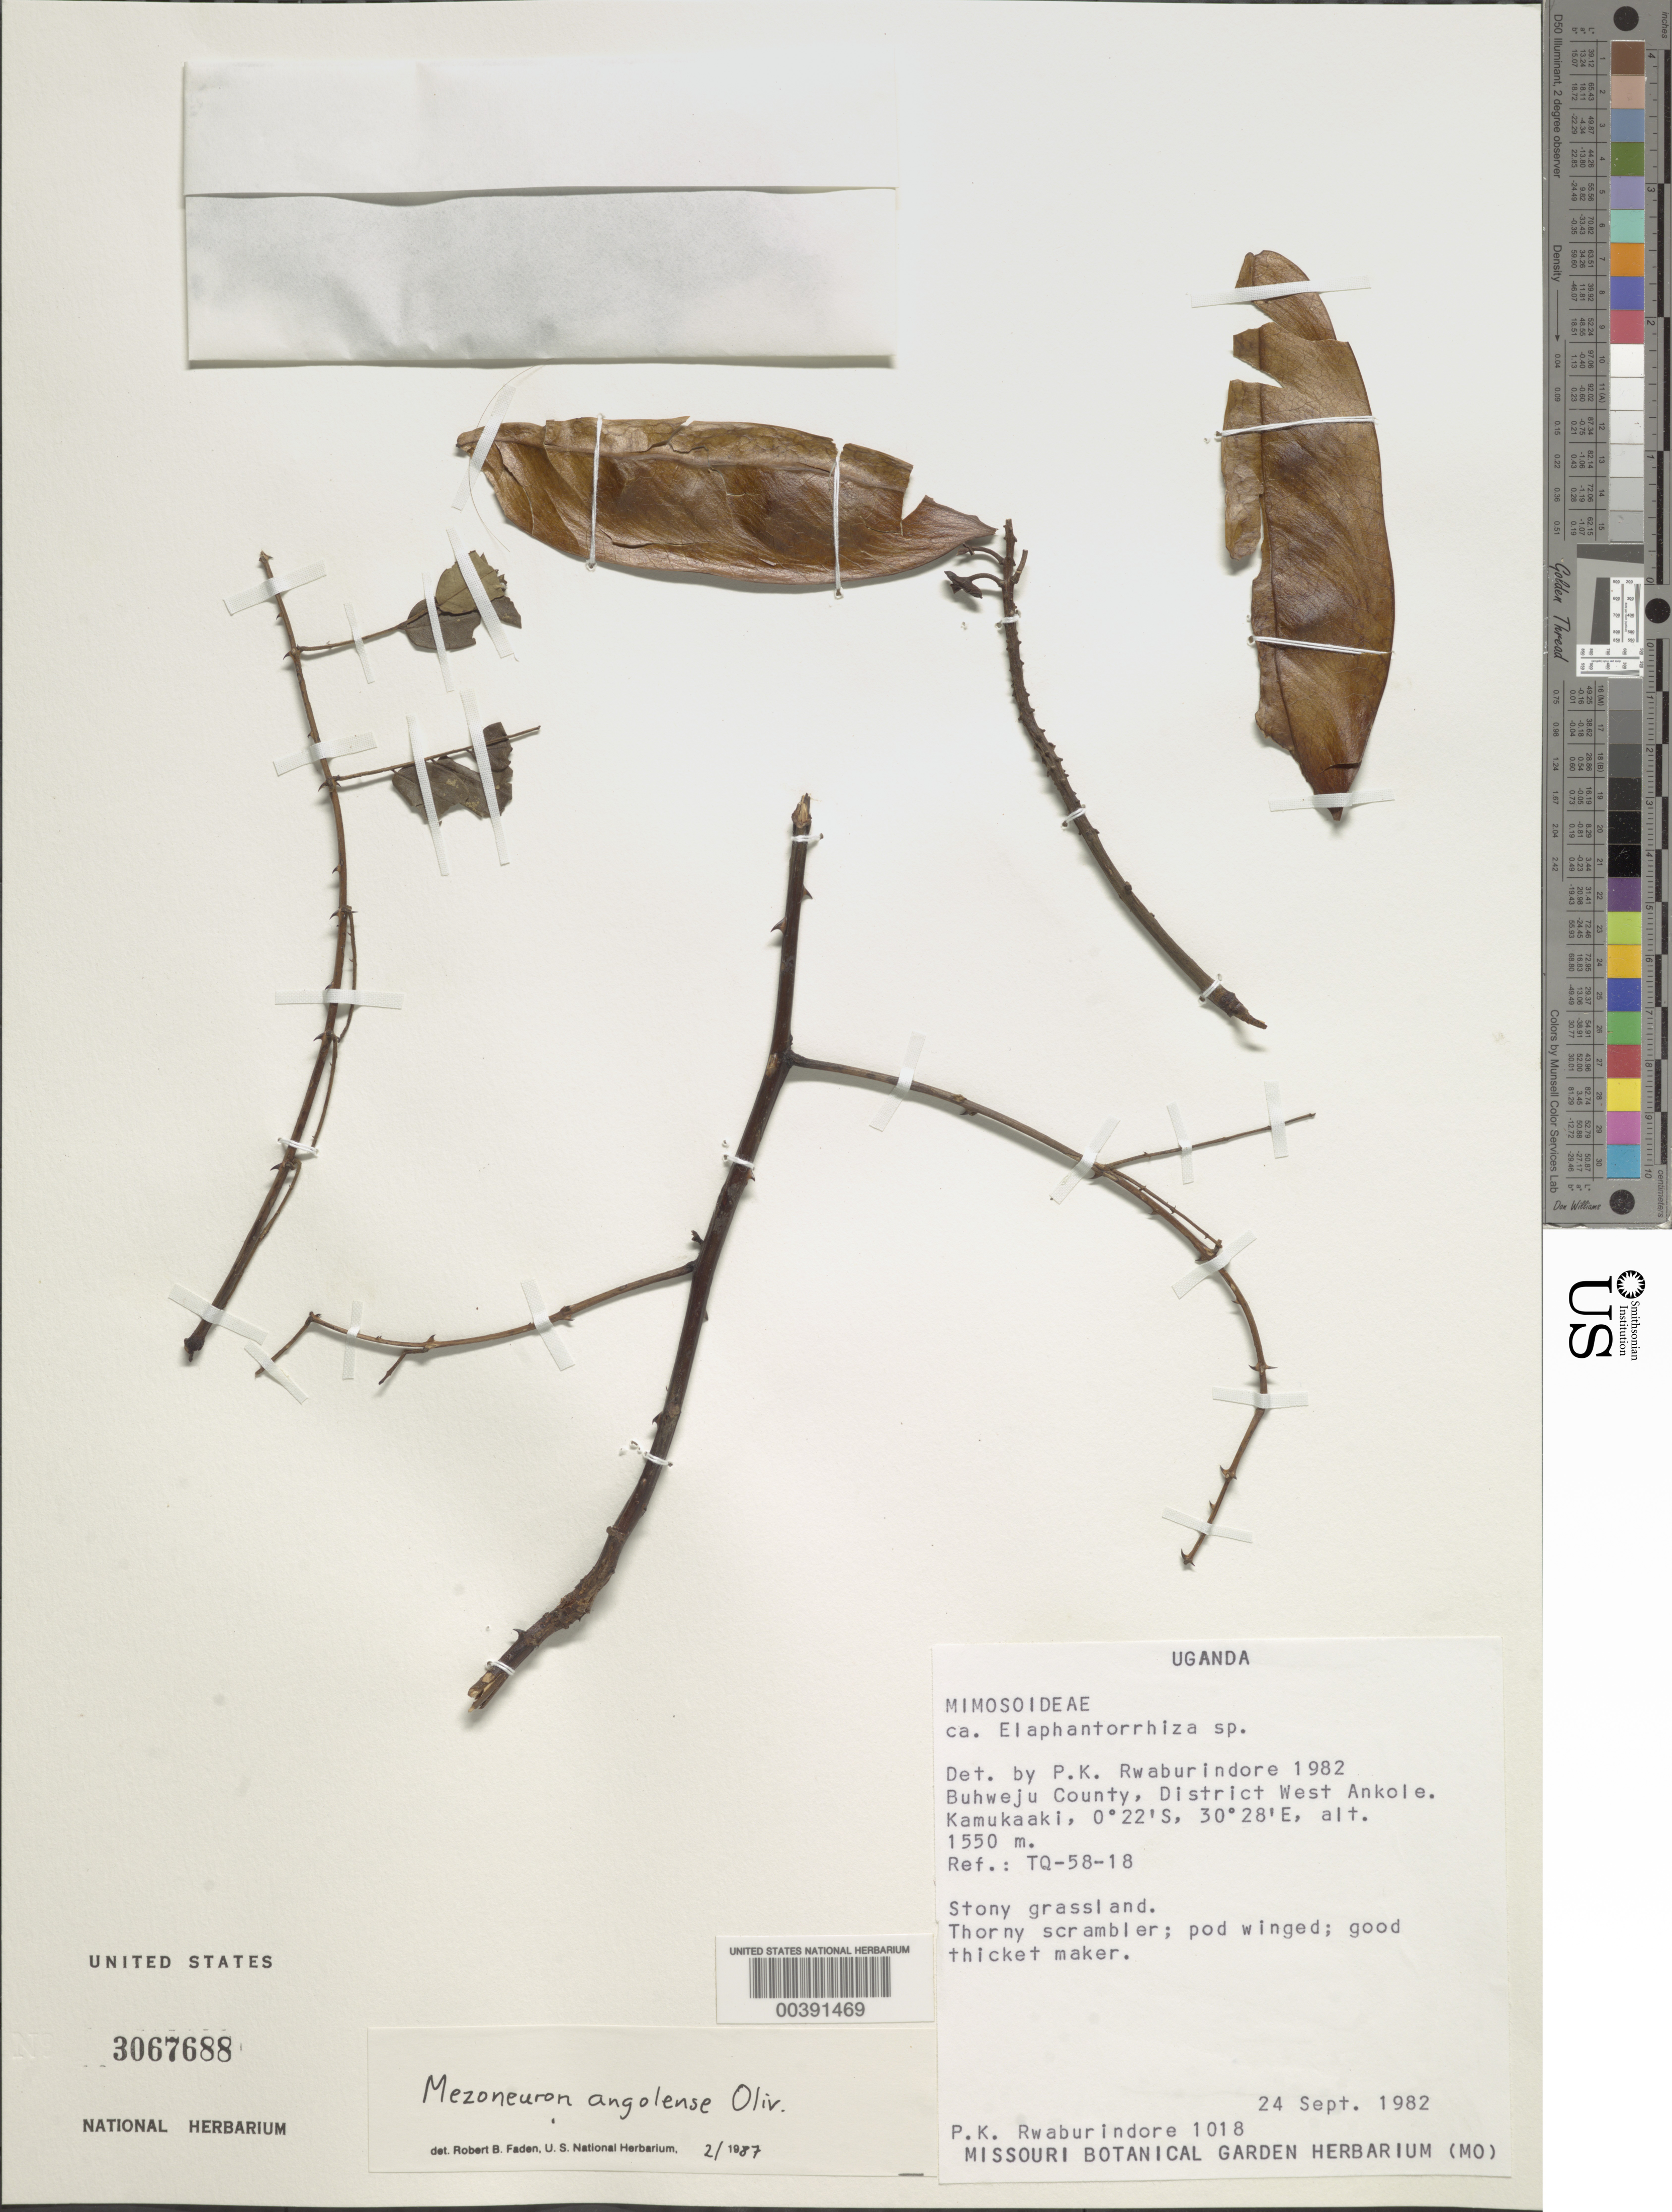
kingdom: Plantae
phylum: Tracheophyta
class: Magnoliopsida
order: Fabales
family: Fabaceae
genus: Mezoneuron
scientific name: Mezoneuron angolense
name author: Oliv.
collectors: P. Rwaburindore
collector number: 1018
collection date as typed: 24 Sep 1982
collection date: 1982-09-24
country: Uganda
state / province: Western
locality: West Ankole Dist., Buhweju Co., Muzingura-Kashaarara.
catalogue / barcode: US 3067688